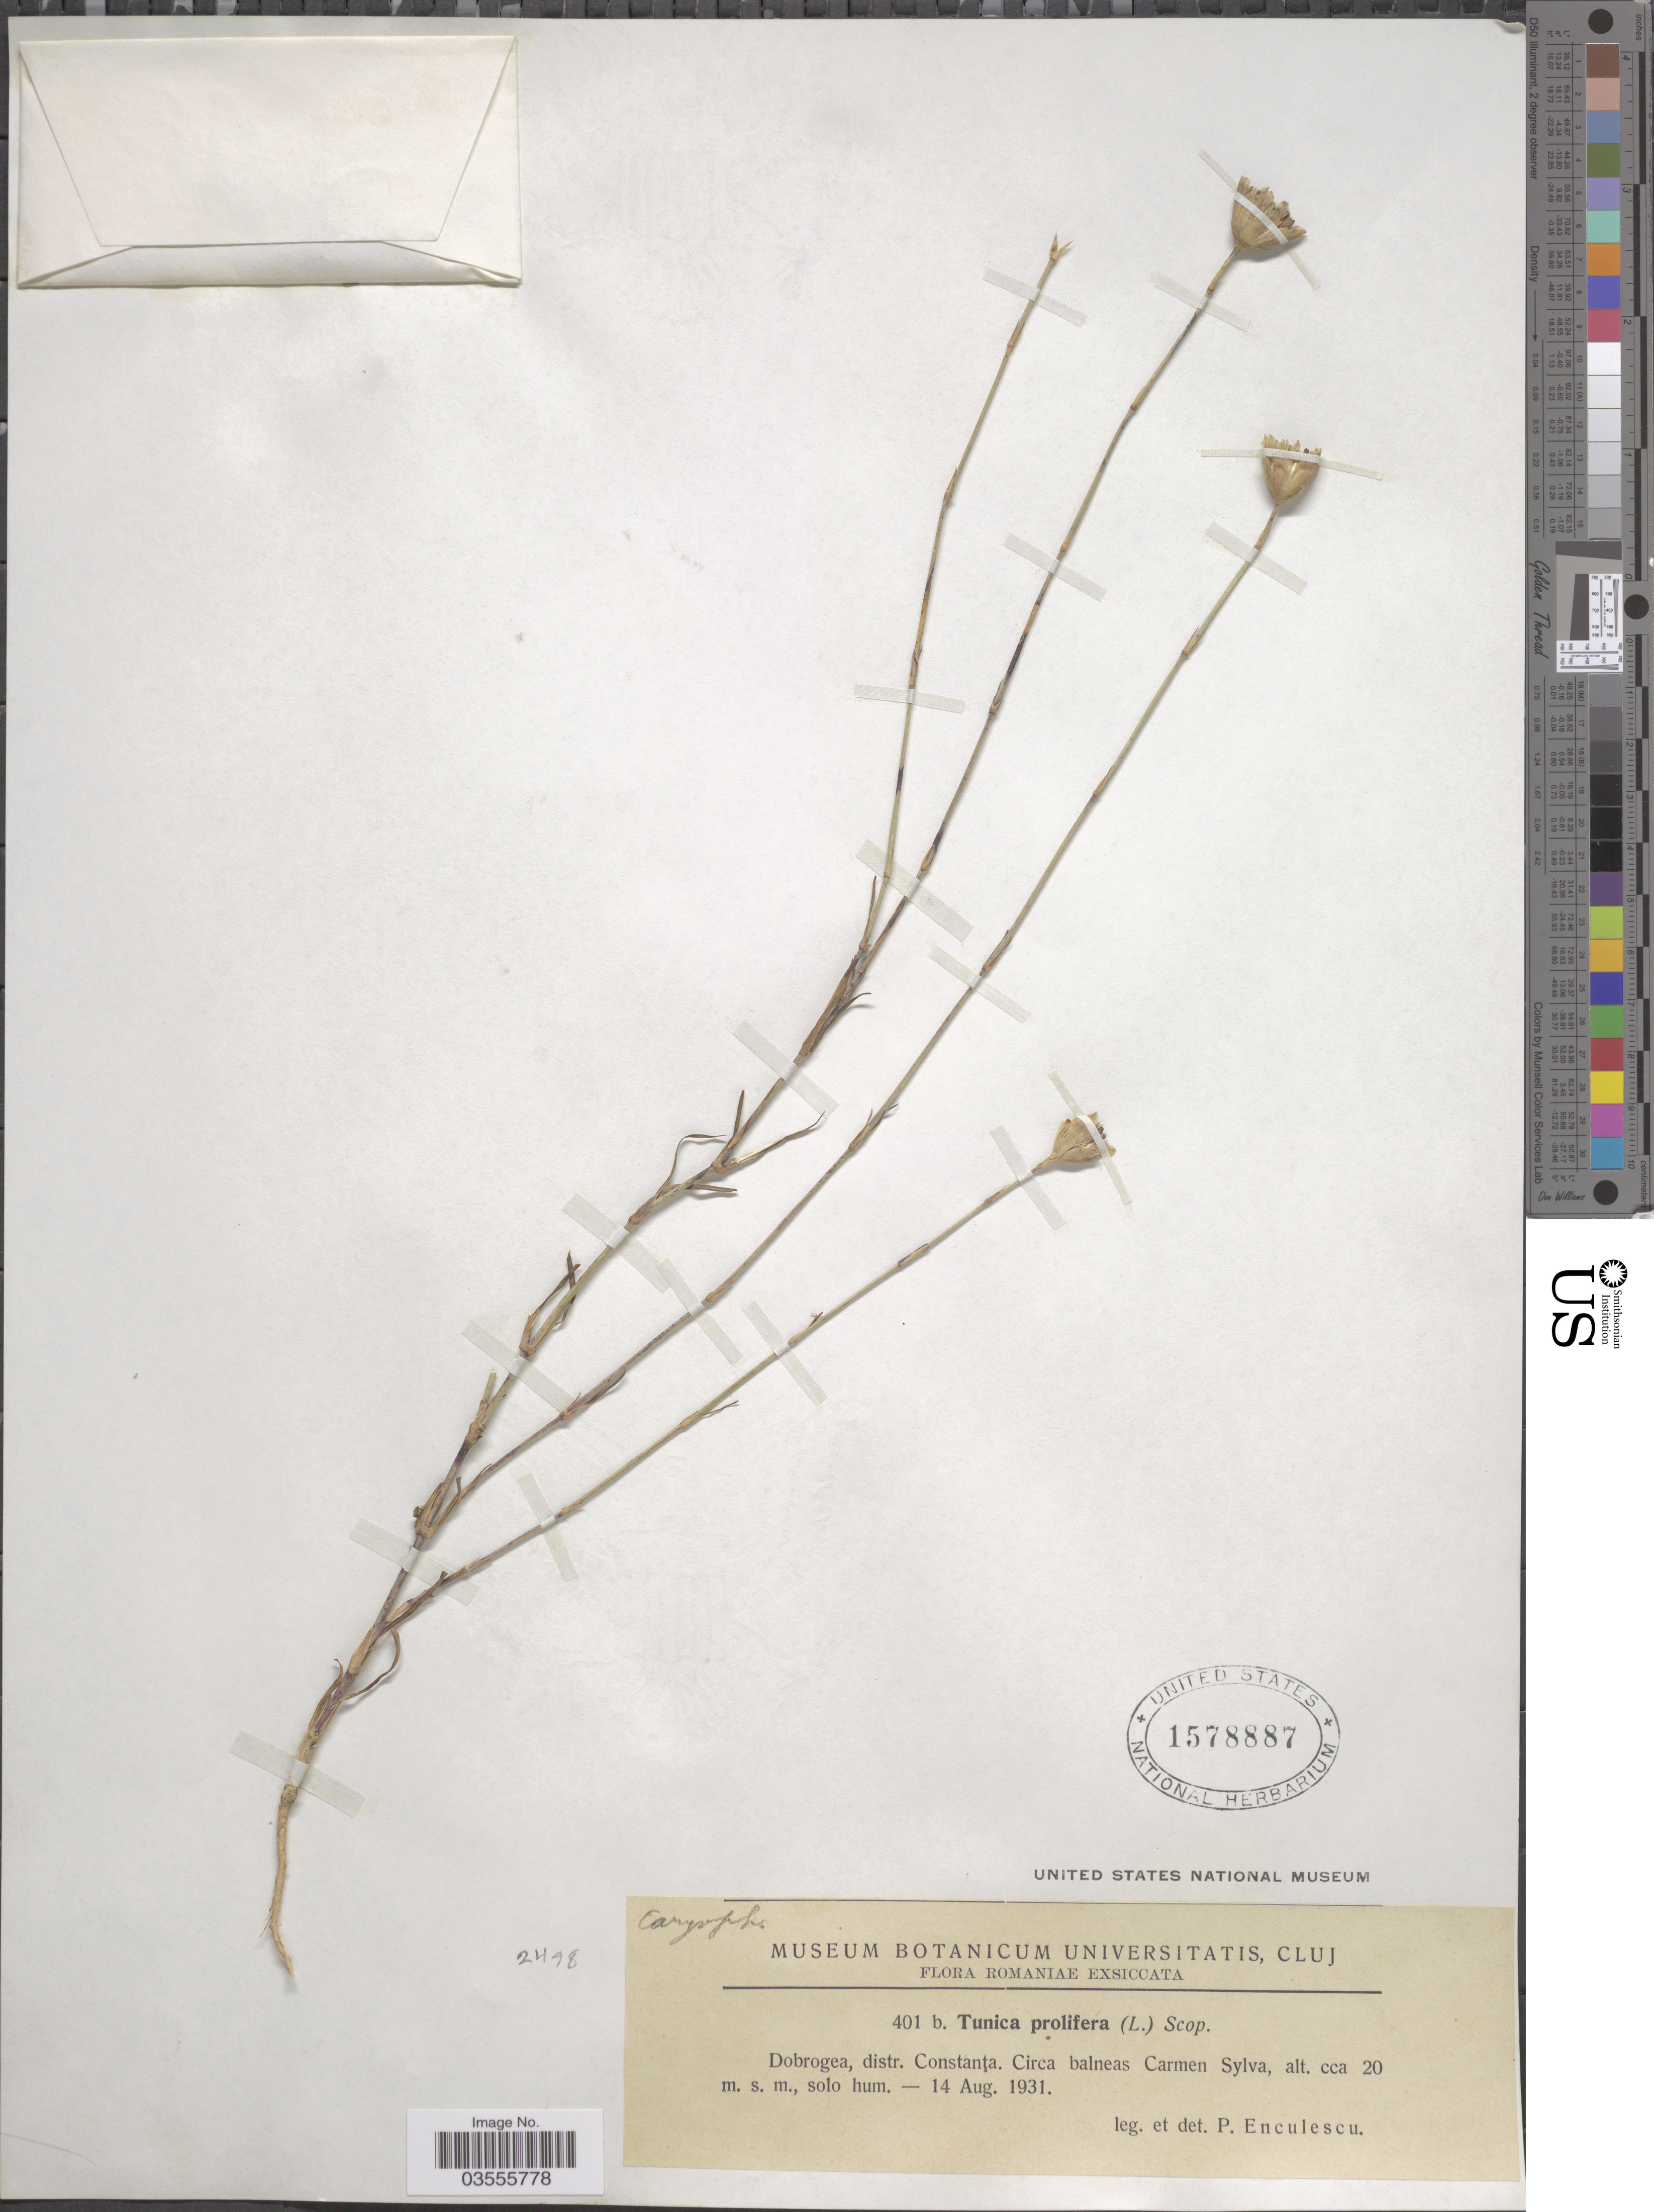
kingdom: Plantae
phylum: Tracheophyta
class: Magnoliopsida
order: Caryophyllales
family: Caryophyllaceae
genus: Petrorhagia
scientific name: Petrorhagia prolifera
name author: (L.) P.W. Ball & Heywood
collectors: P. Enculescu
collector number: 401b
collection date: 1931-08-14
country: Romania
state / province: Constanta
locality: Dobrogea, distr. Constanţa. Circa balneas Carmen Sylva.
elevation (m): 20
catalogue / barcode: US 1578887